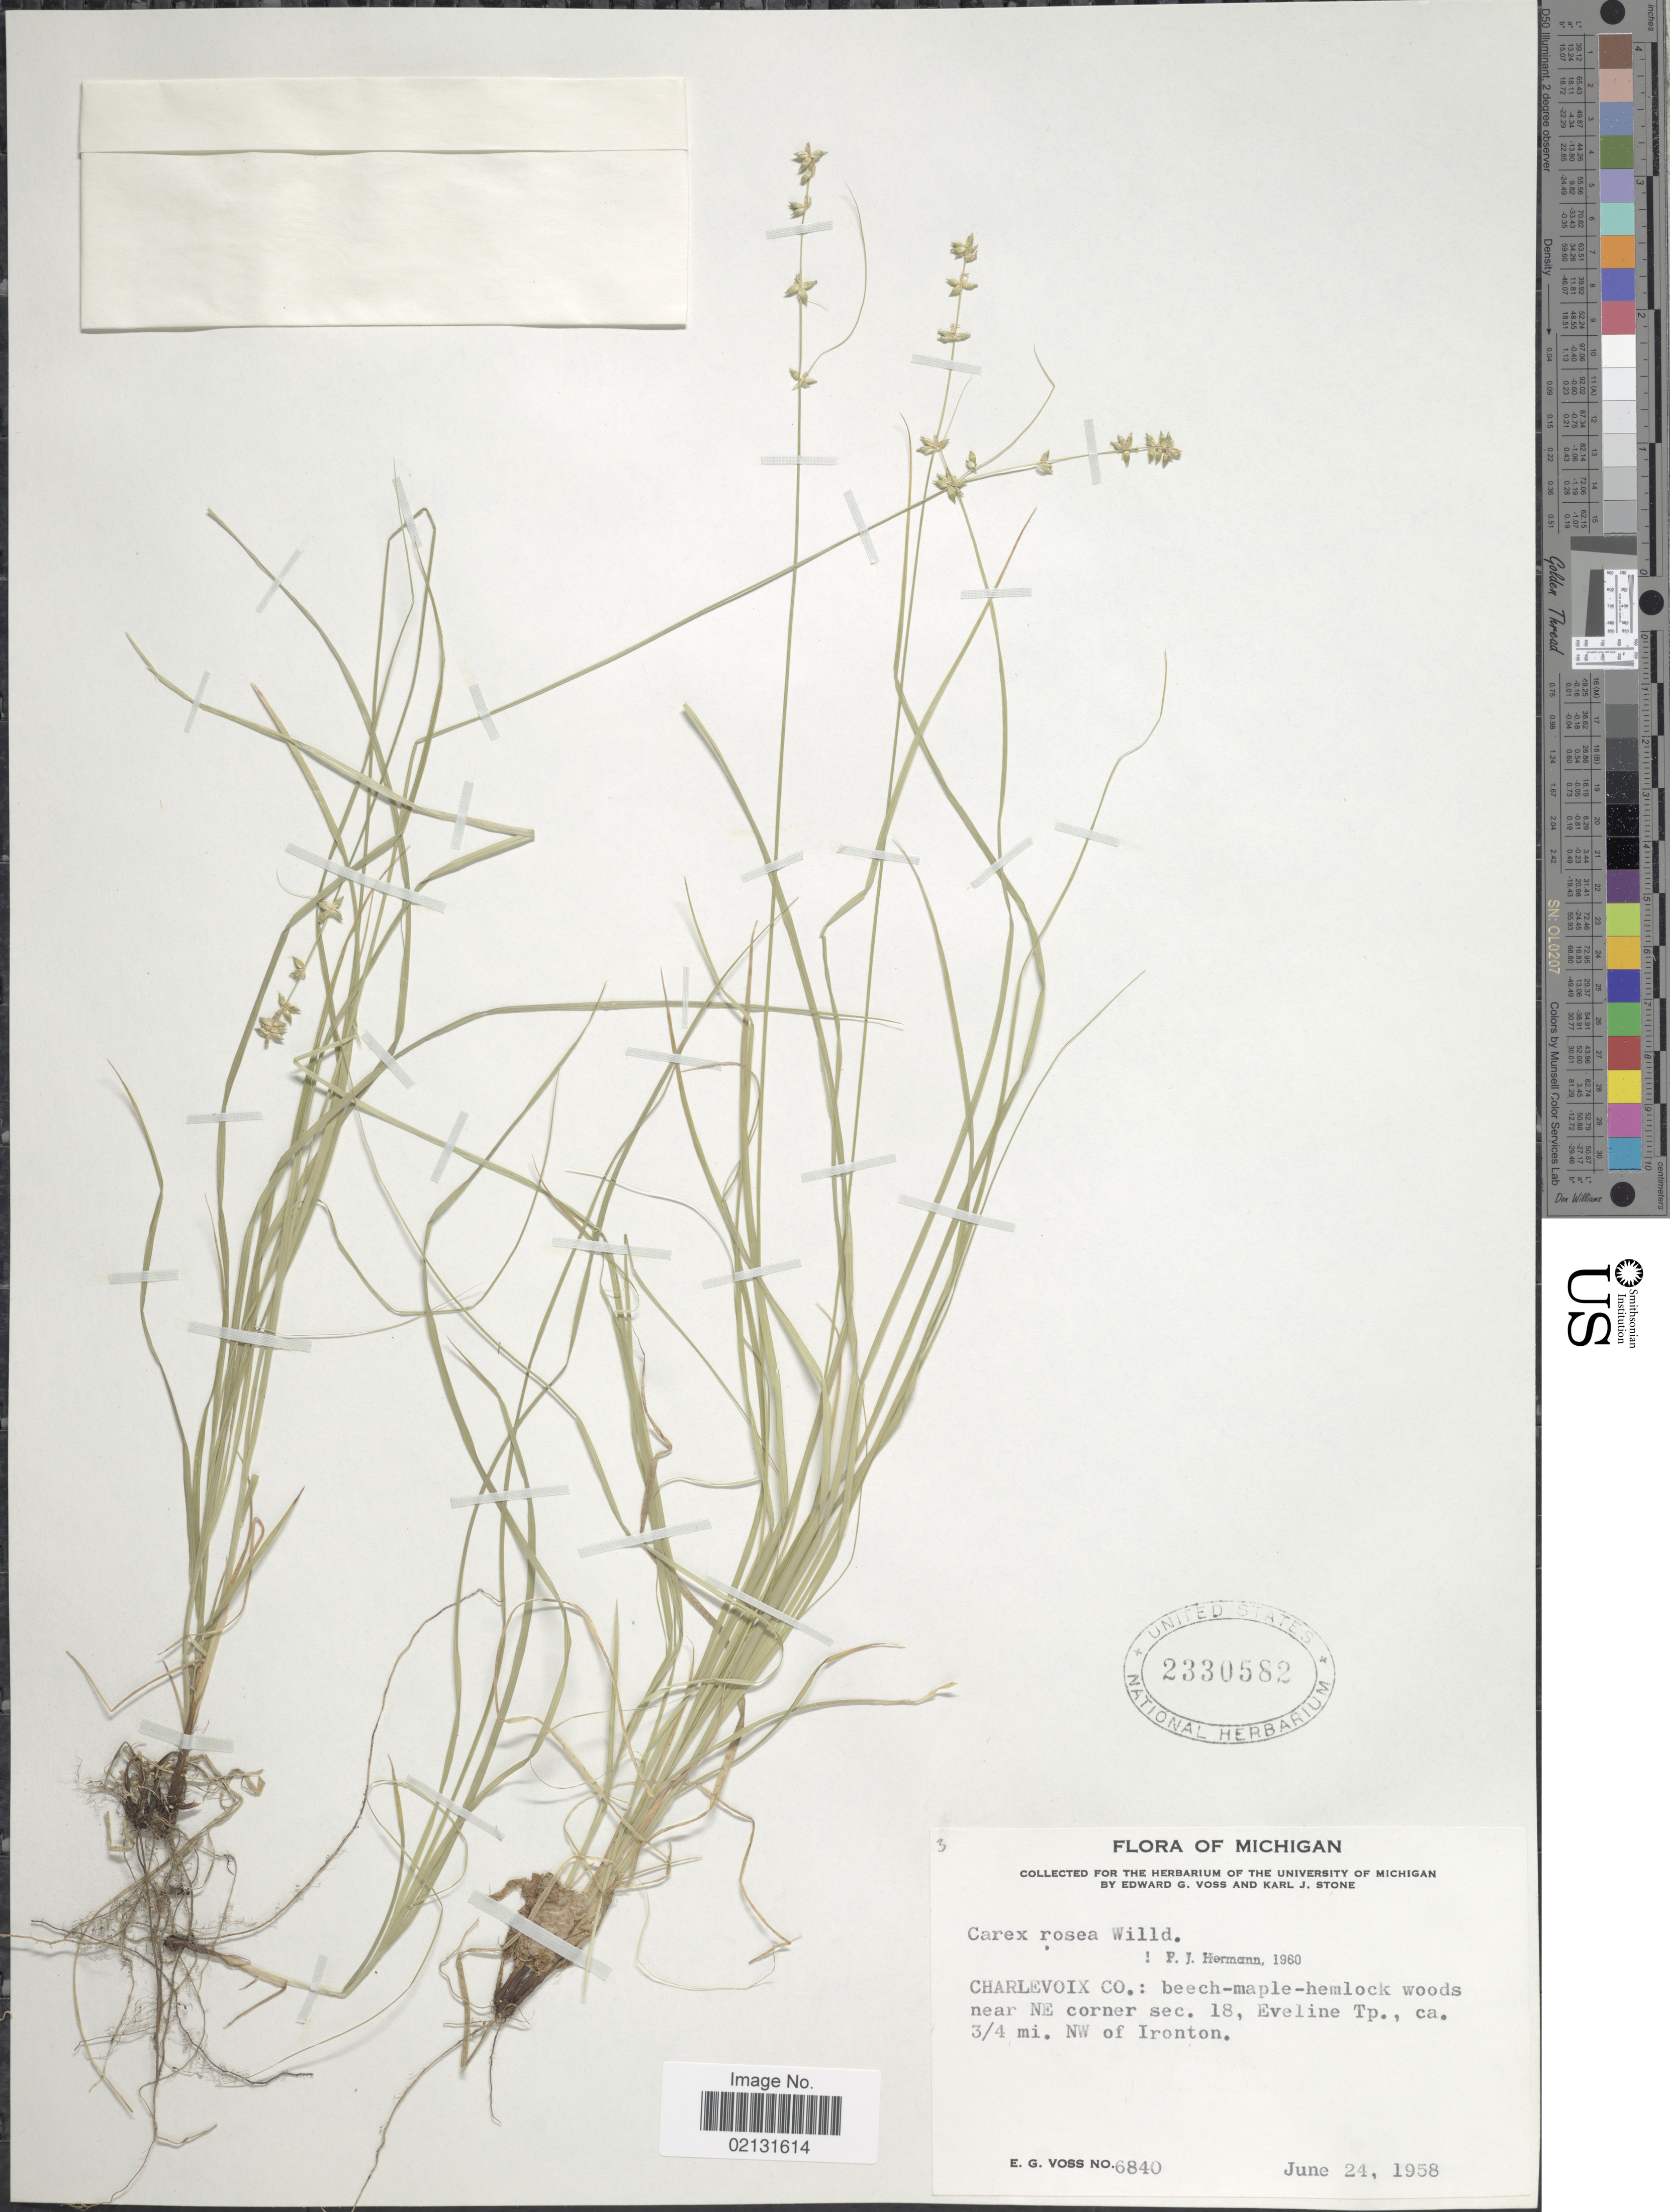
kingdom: Plantae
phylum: Tracheophyta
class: Liliopsida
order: Poales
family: Cyperaceae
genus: Carex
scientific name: Carex rosea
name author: Willd.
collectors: E. G. Voss & K. J. Stone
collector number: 6840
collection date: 1958-06-24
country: United States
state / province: Michigan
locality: Charlevoix Co.: near NE corner sec. 18, Eveline Tp., ca. 3/4 mi. NW of Ironton.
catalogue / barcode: US 2330582